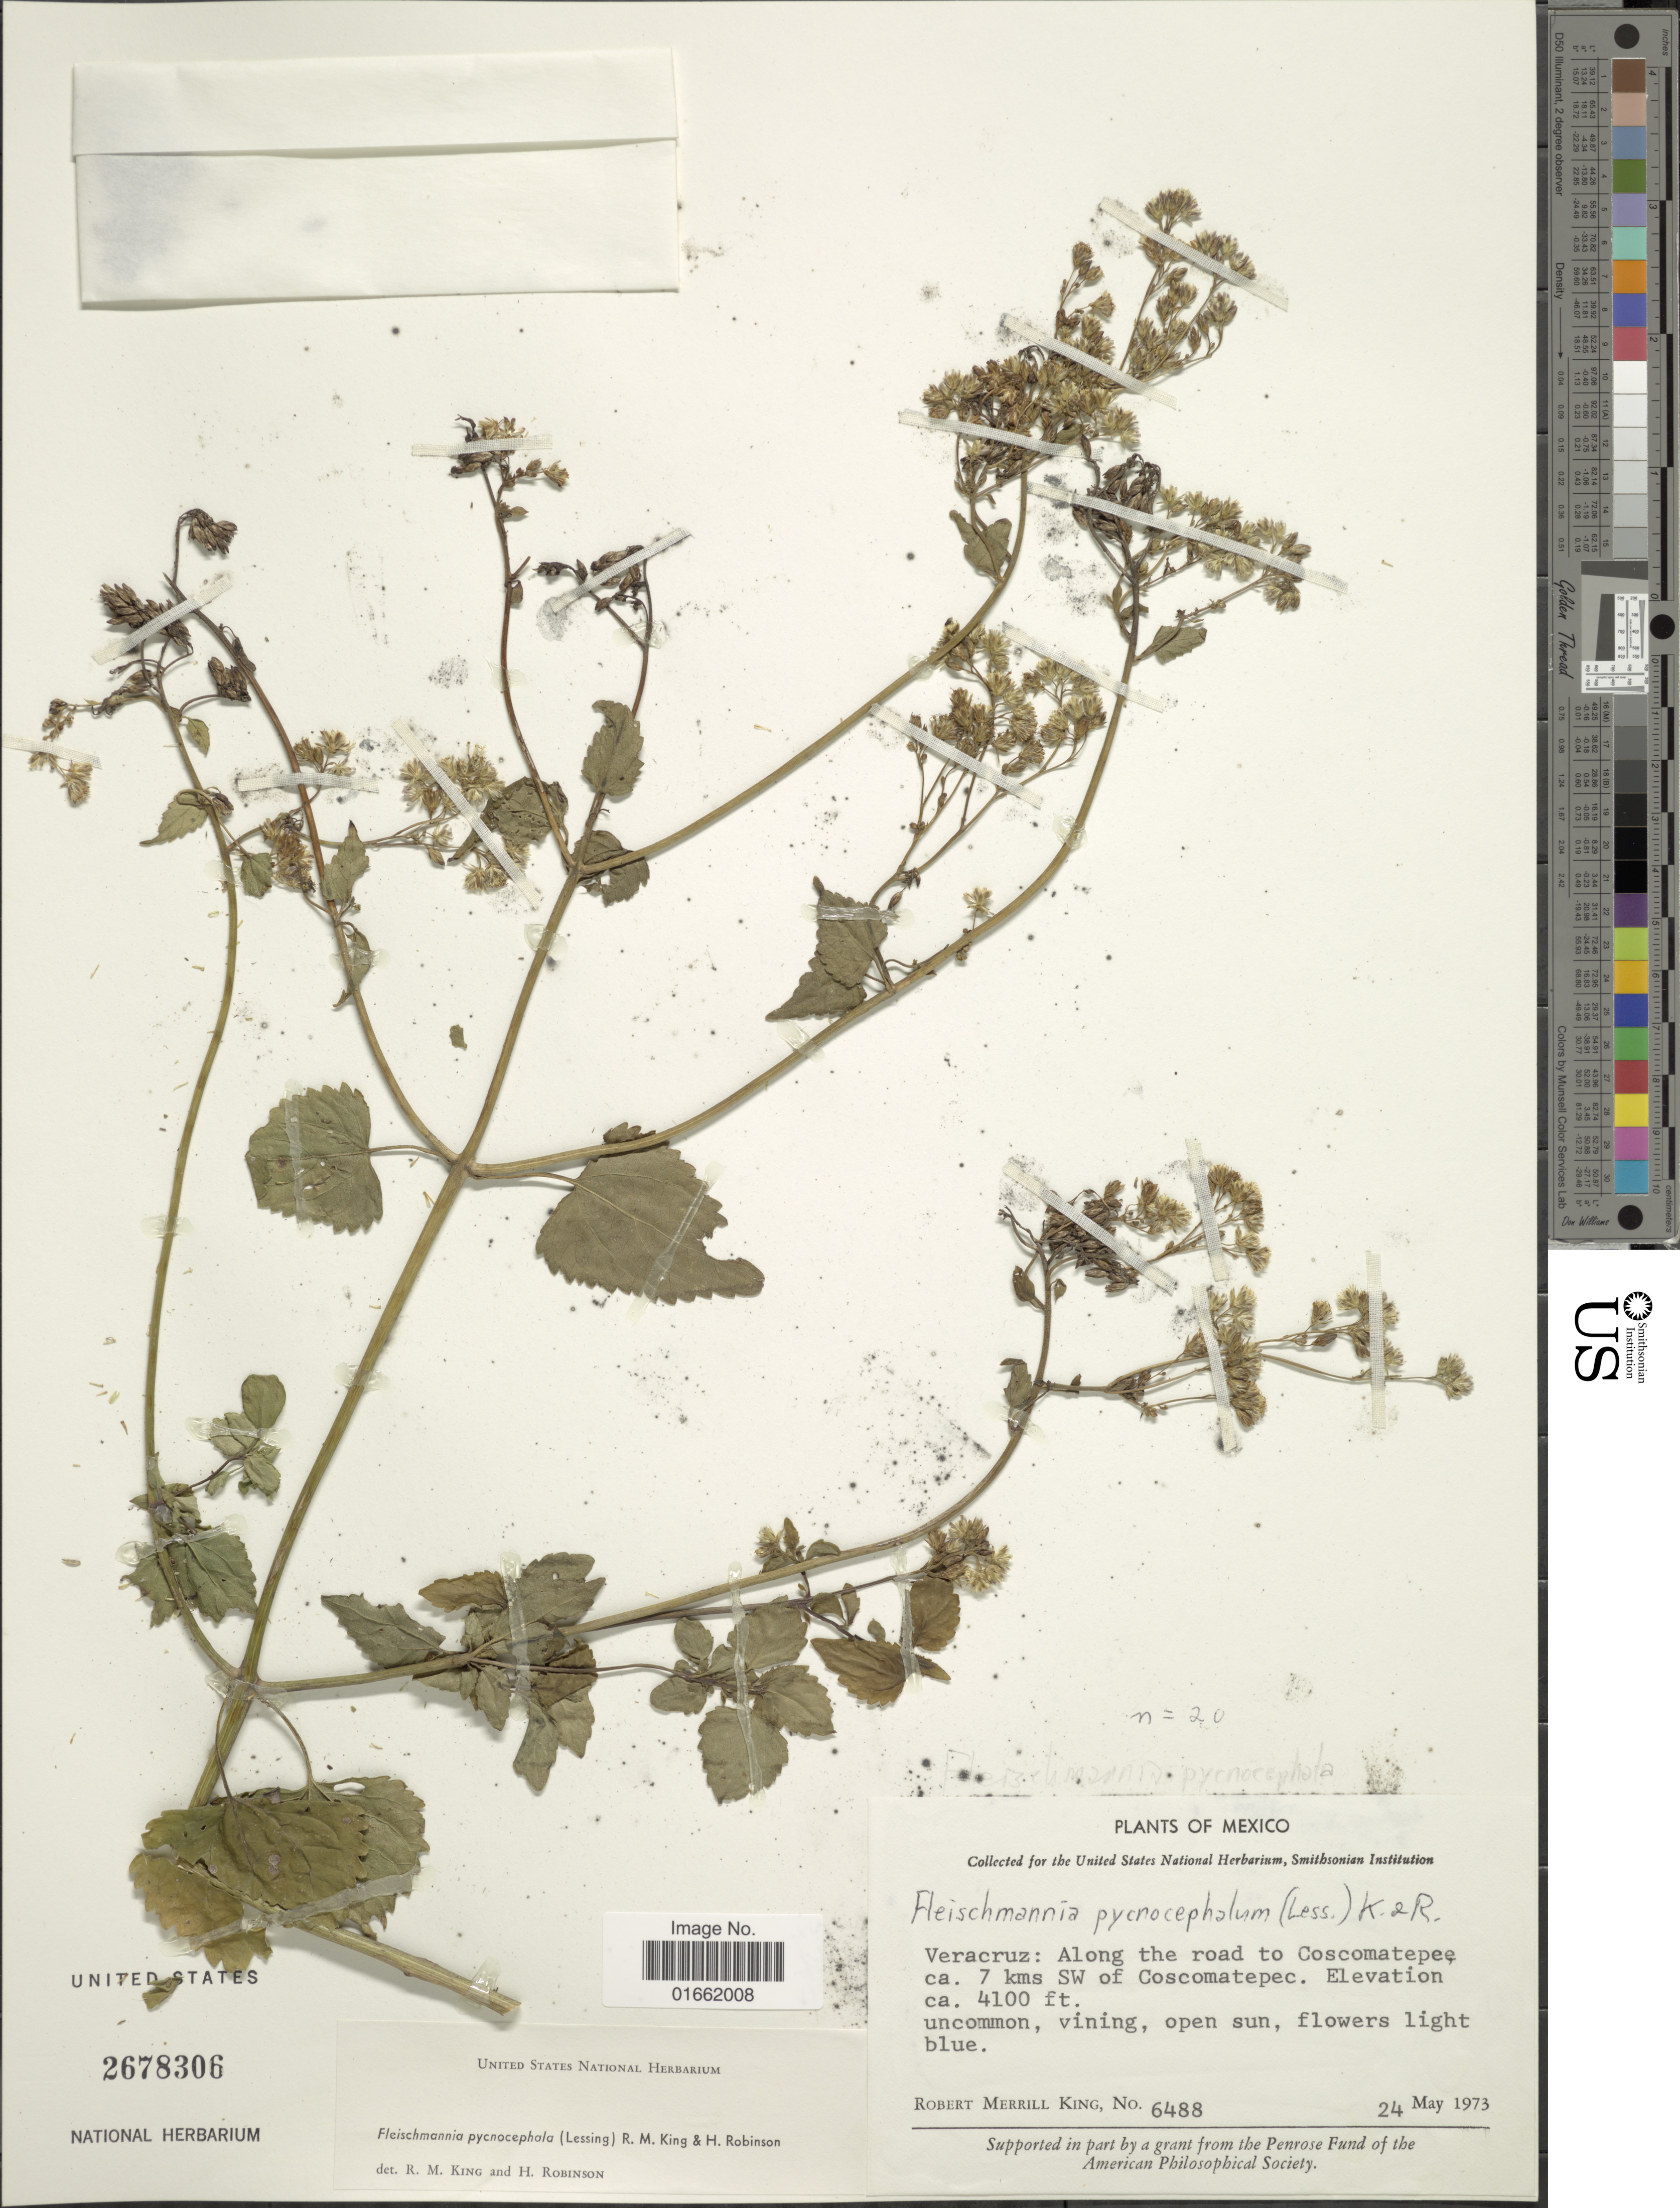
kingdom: Plantae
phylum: Tracheophyta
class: Magnoliopsida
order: Asterales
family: Asteraceae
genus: Fleischmannia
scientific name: Fleischmannia pycnocephala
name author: (Less.) R.M. King & H. Rob.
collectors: R. M. King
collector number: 6488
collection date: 1973-05-24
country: Mexico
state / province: Veracruz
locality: Veracruz: Along the road to Cosmomatepec ca. 7 kms SW of Coscomatepec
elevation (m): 1250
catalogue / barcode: US 2678306